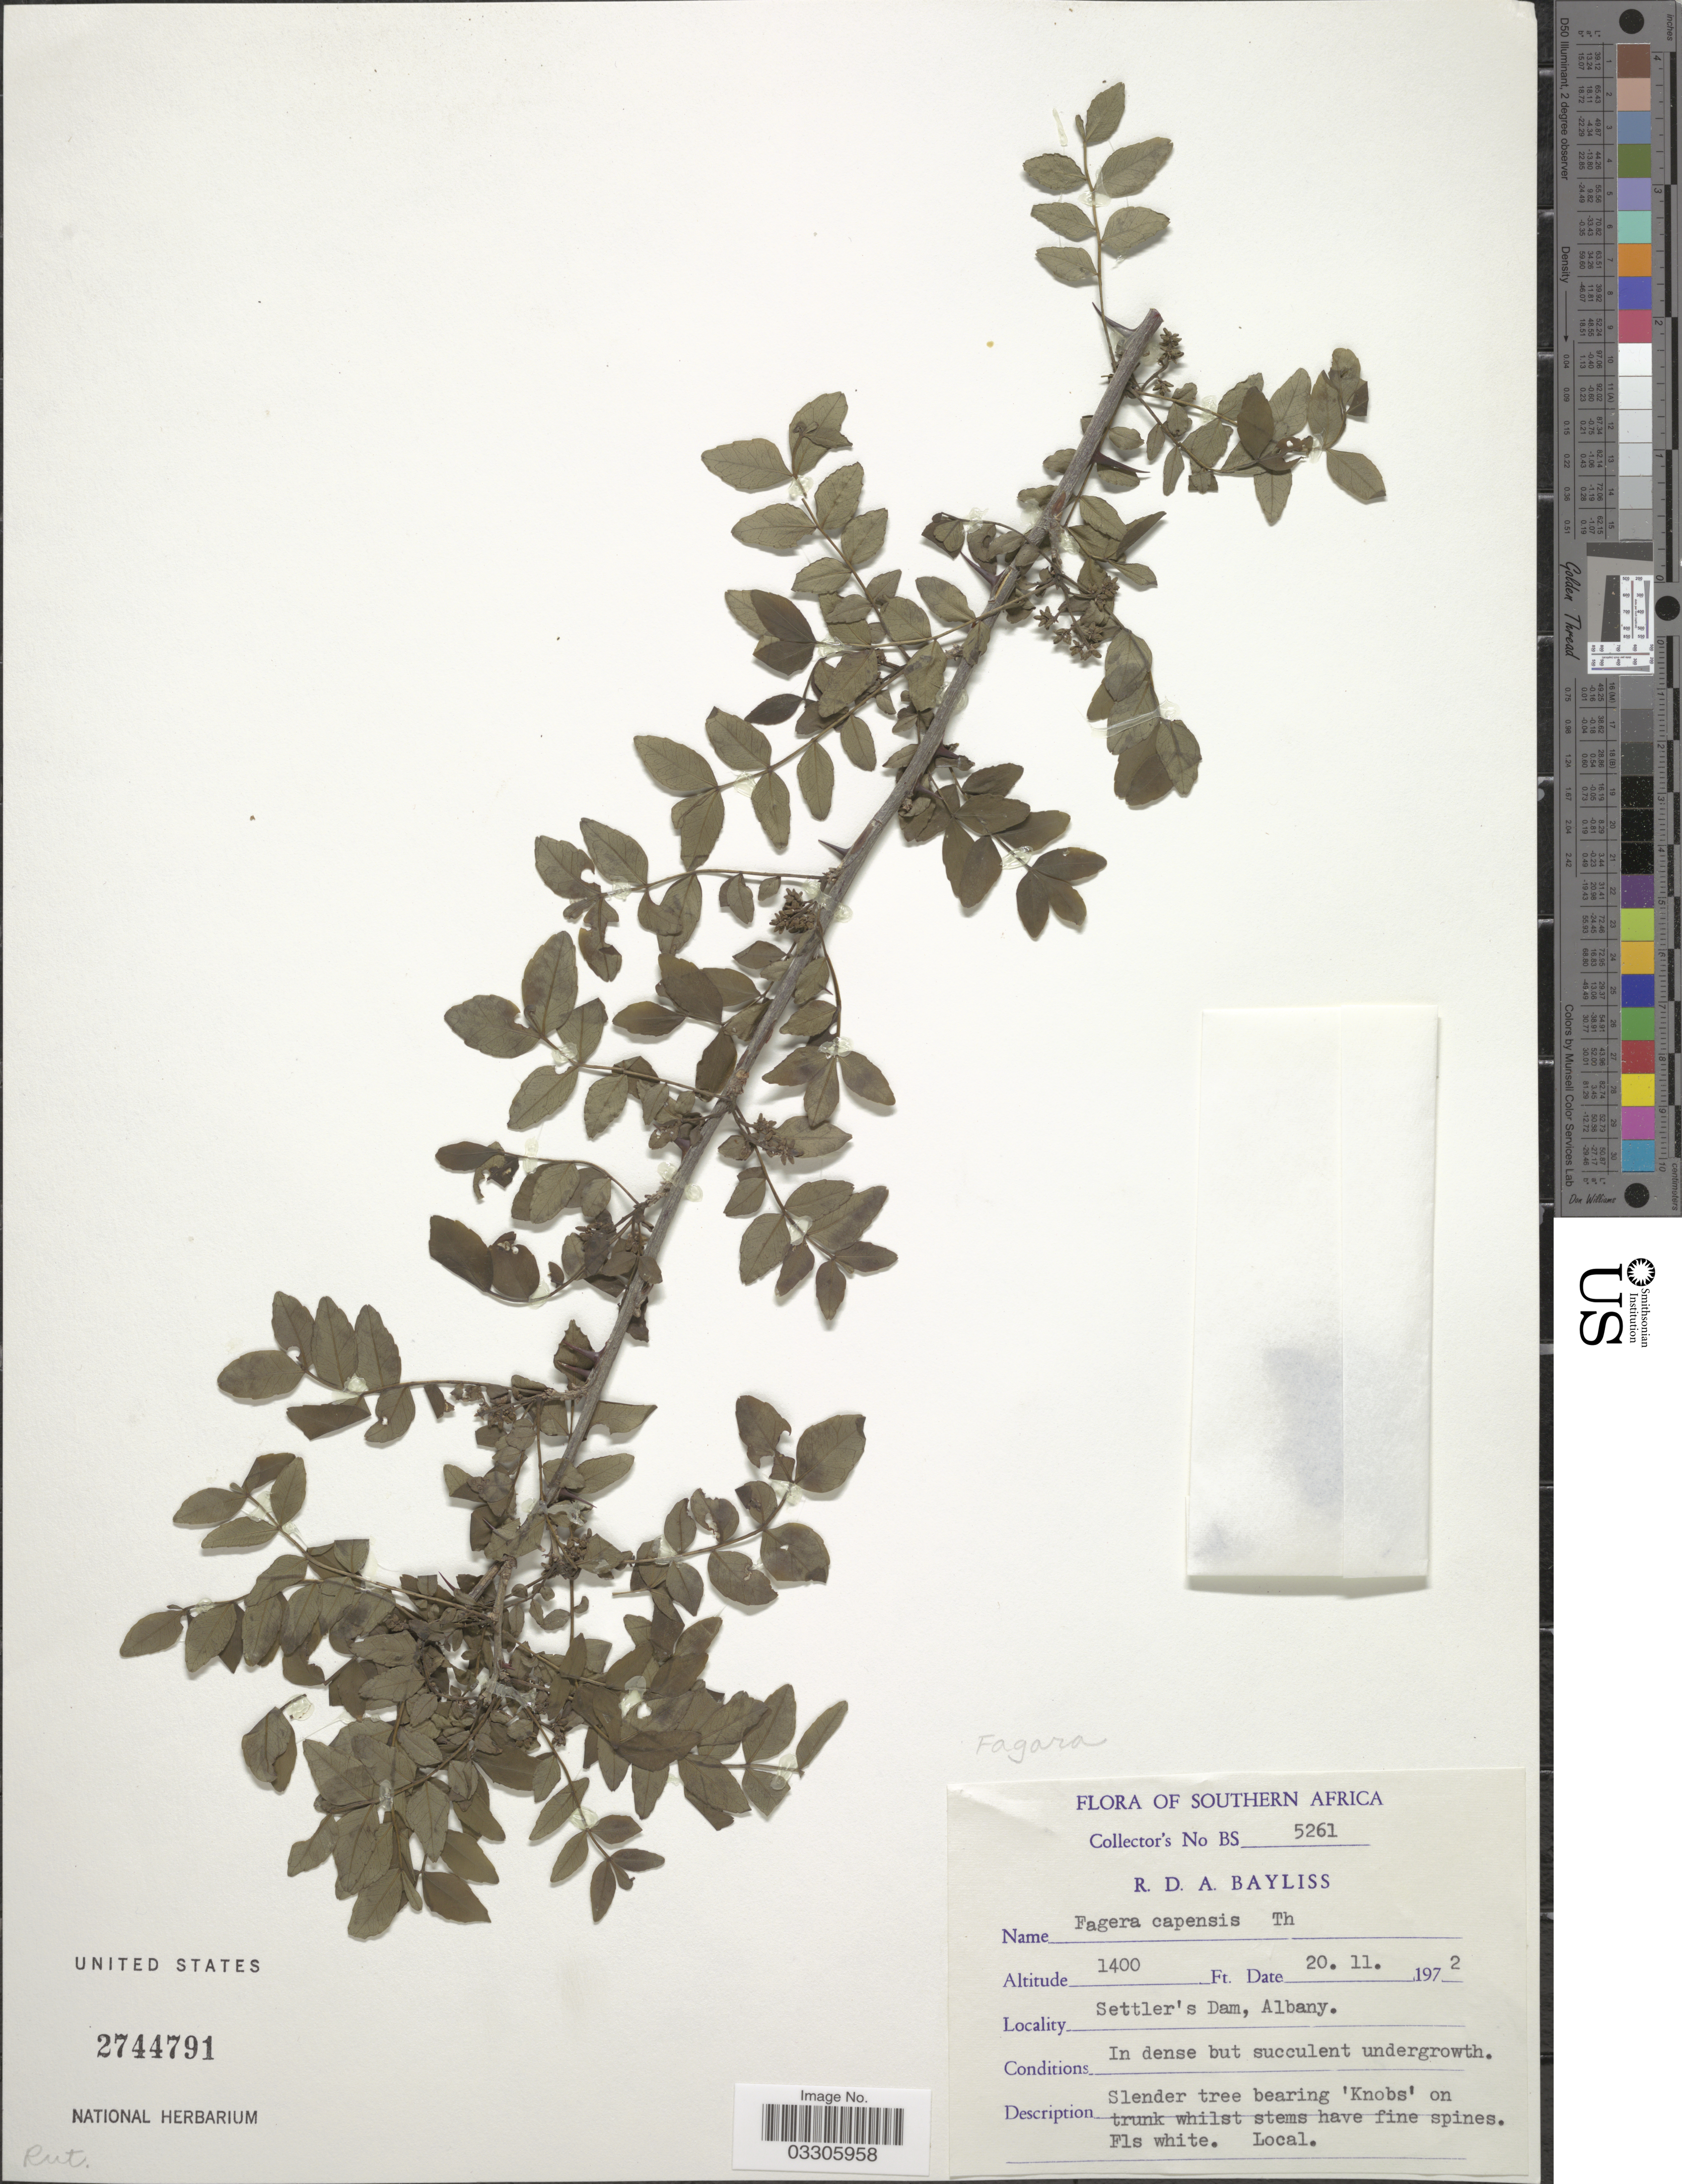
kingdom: Plantae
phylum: Tracheophyta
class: Magnoliopsida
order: Sapindales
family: Rutaceae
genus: Zanthoxylum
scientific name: Zanthoxylum capense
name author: (Thunb.) Harv.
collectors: R. Bayliss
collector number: BS5261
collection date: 1972-11-20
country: South Africa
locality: Southern Africa, Settler's Dam, Albany.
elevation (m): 427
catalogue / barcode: US 2744791